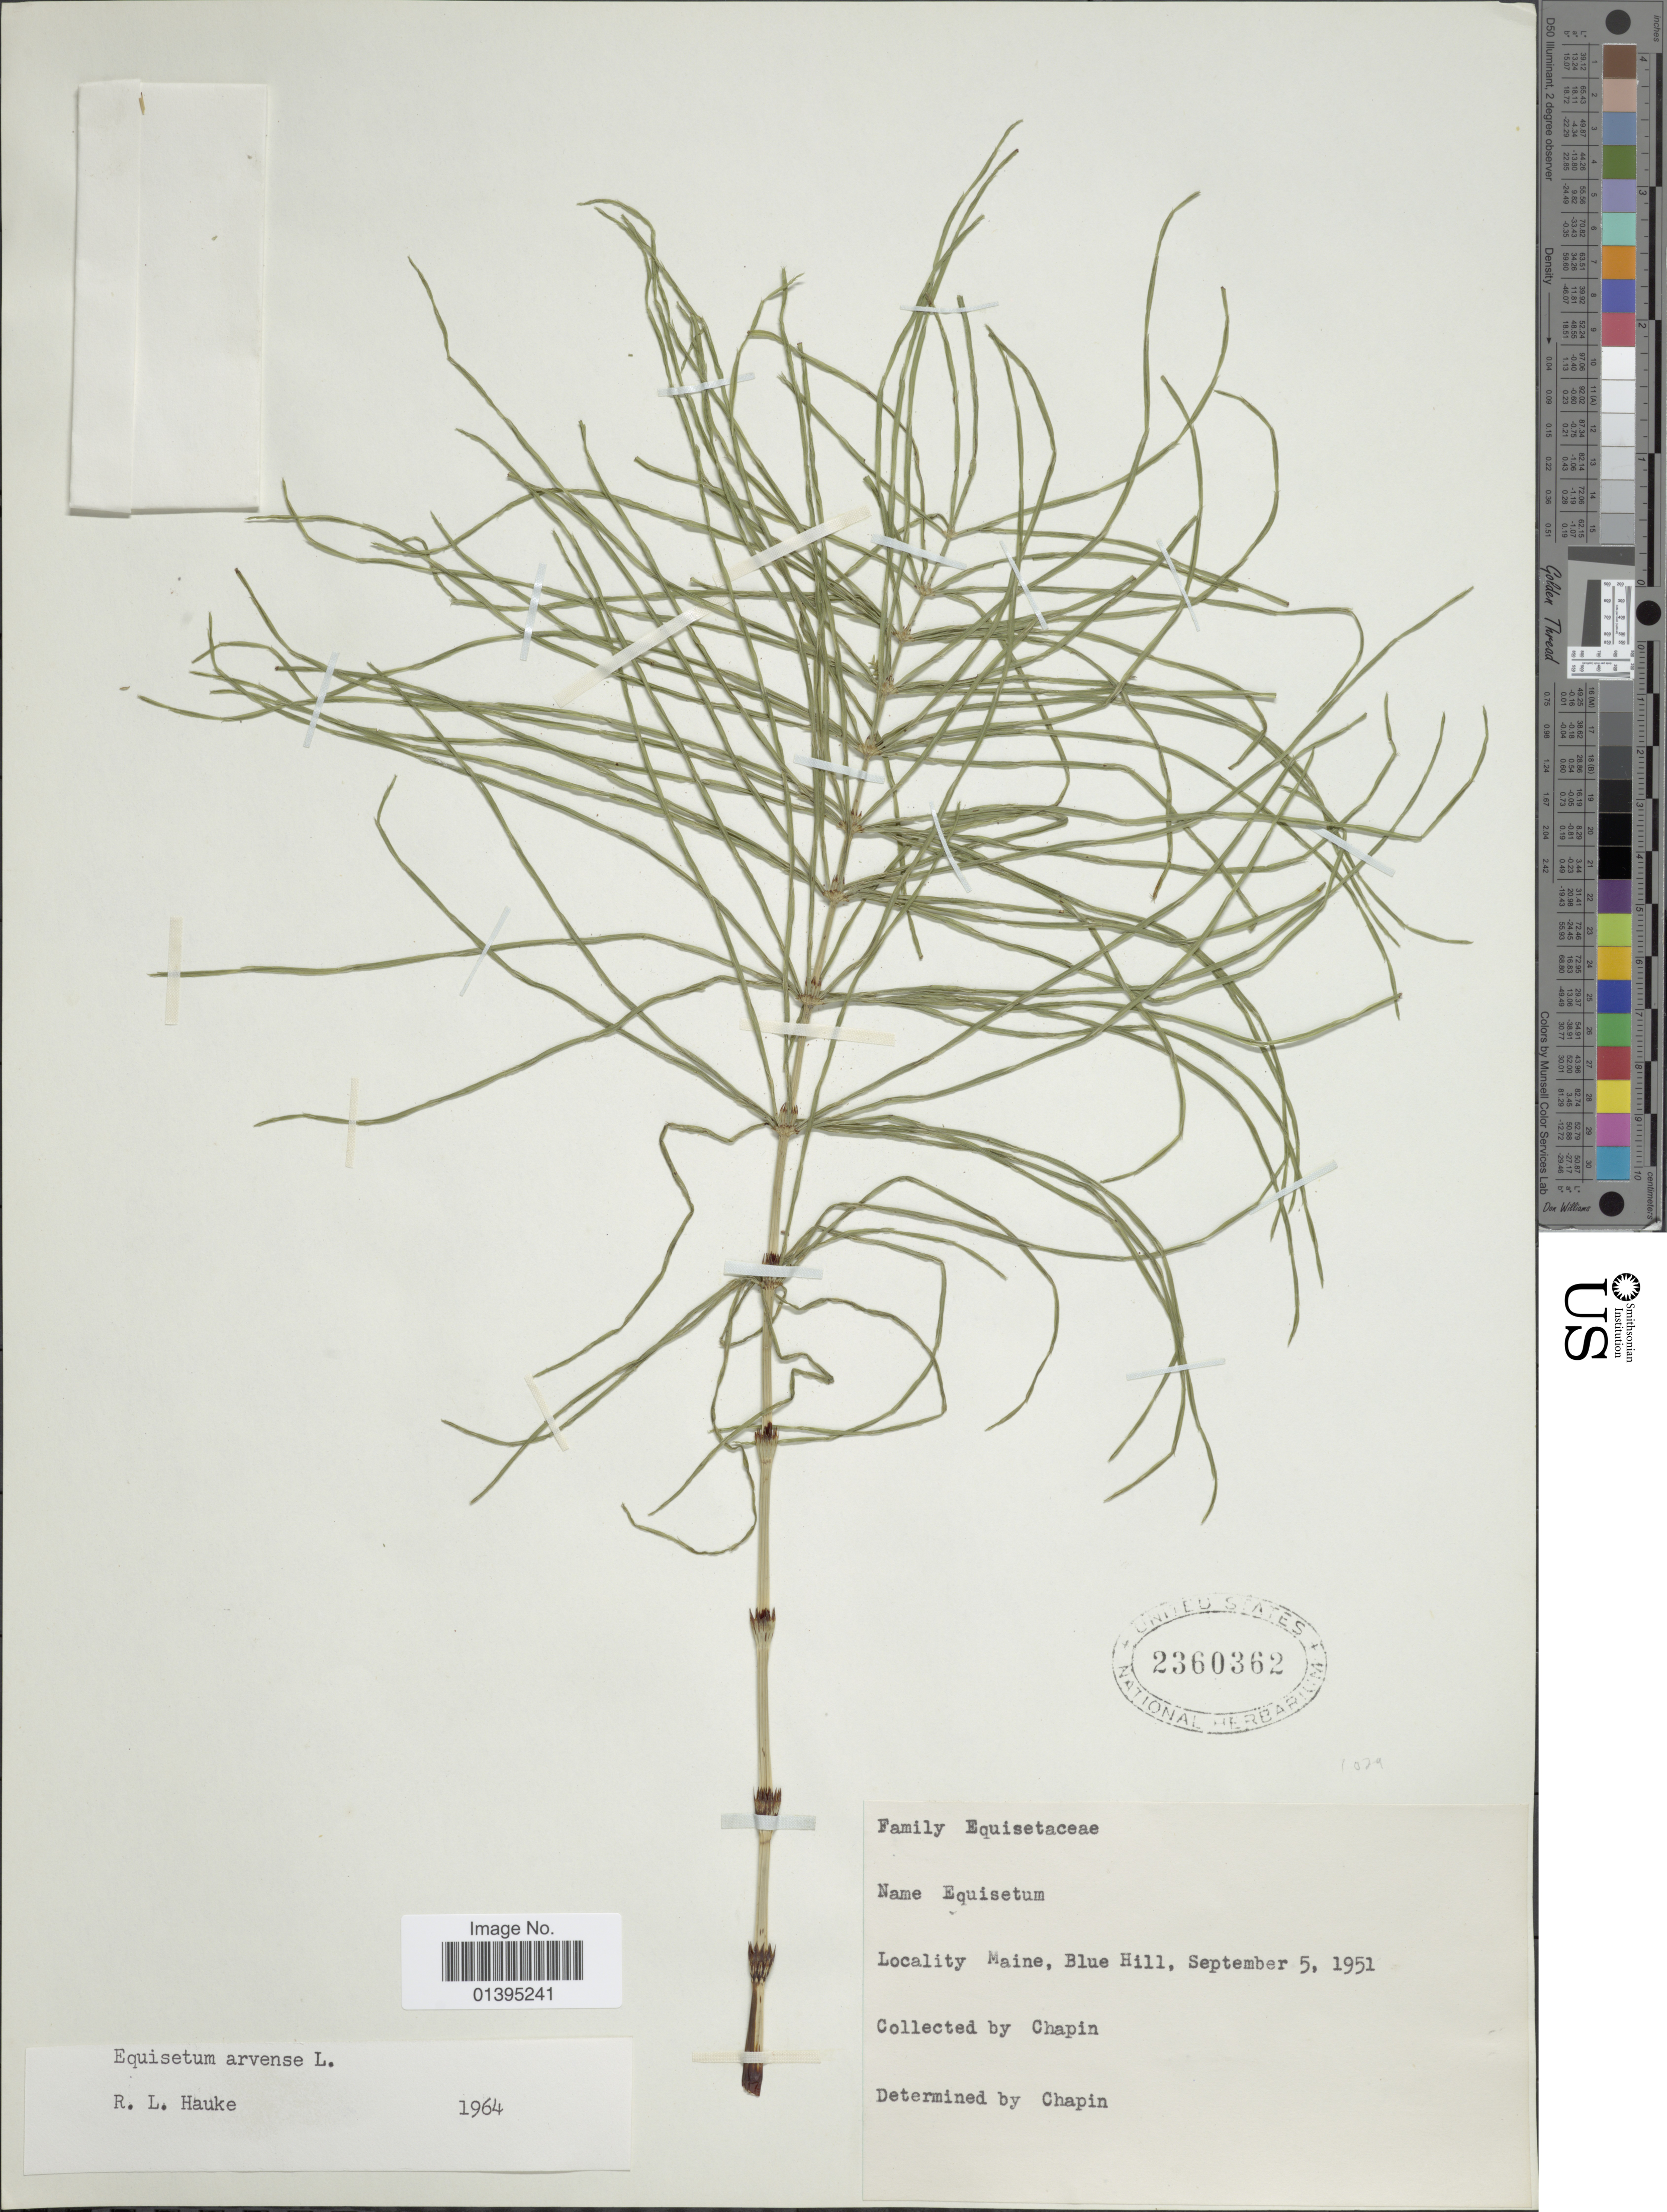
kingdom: Plantae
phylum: Tracheophyta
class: Polypodiopsida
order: Equisetales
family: Equisetaceae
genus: Equisetum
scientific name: Equisetum arvense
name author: L.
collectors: -. Chapin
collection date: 1951-09-05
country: United States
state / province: Maine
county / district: Hancock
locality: Blue Hill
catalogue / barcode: US 2360362